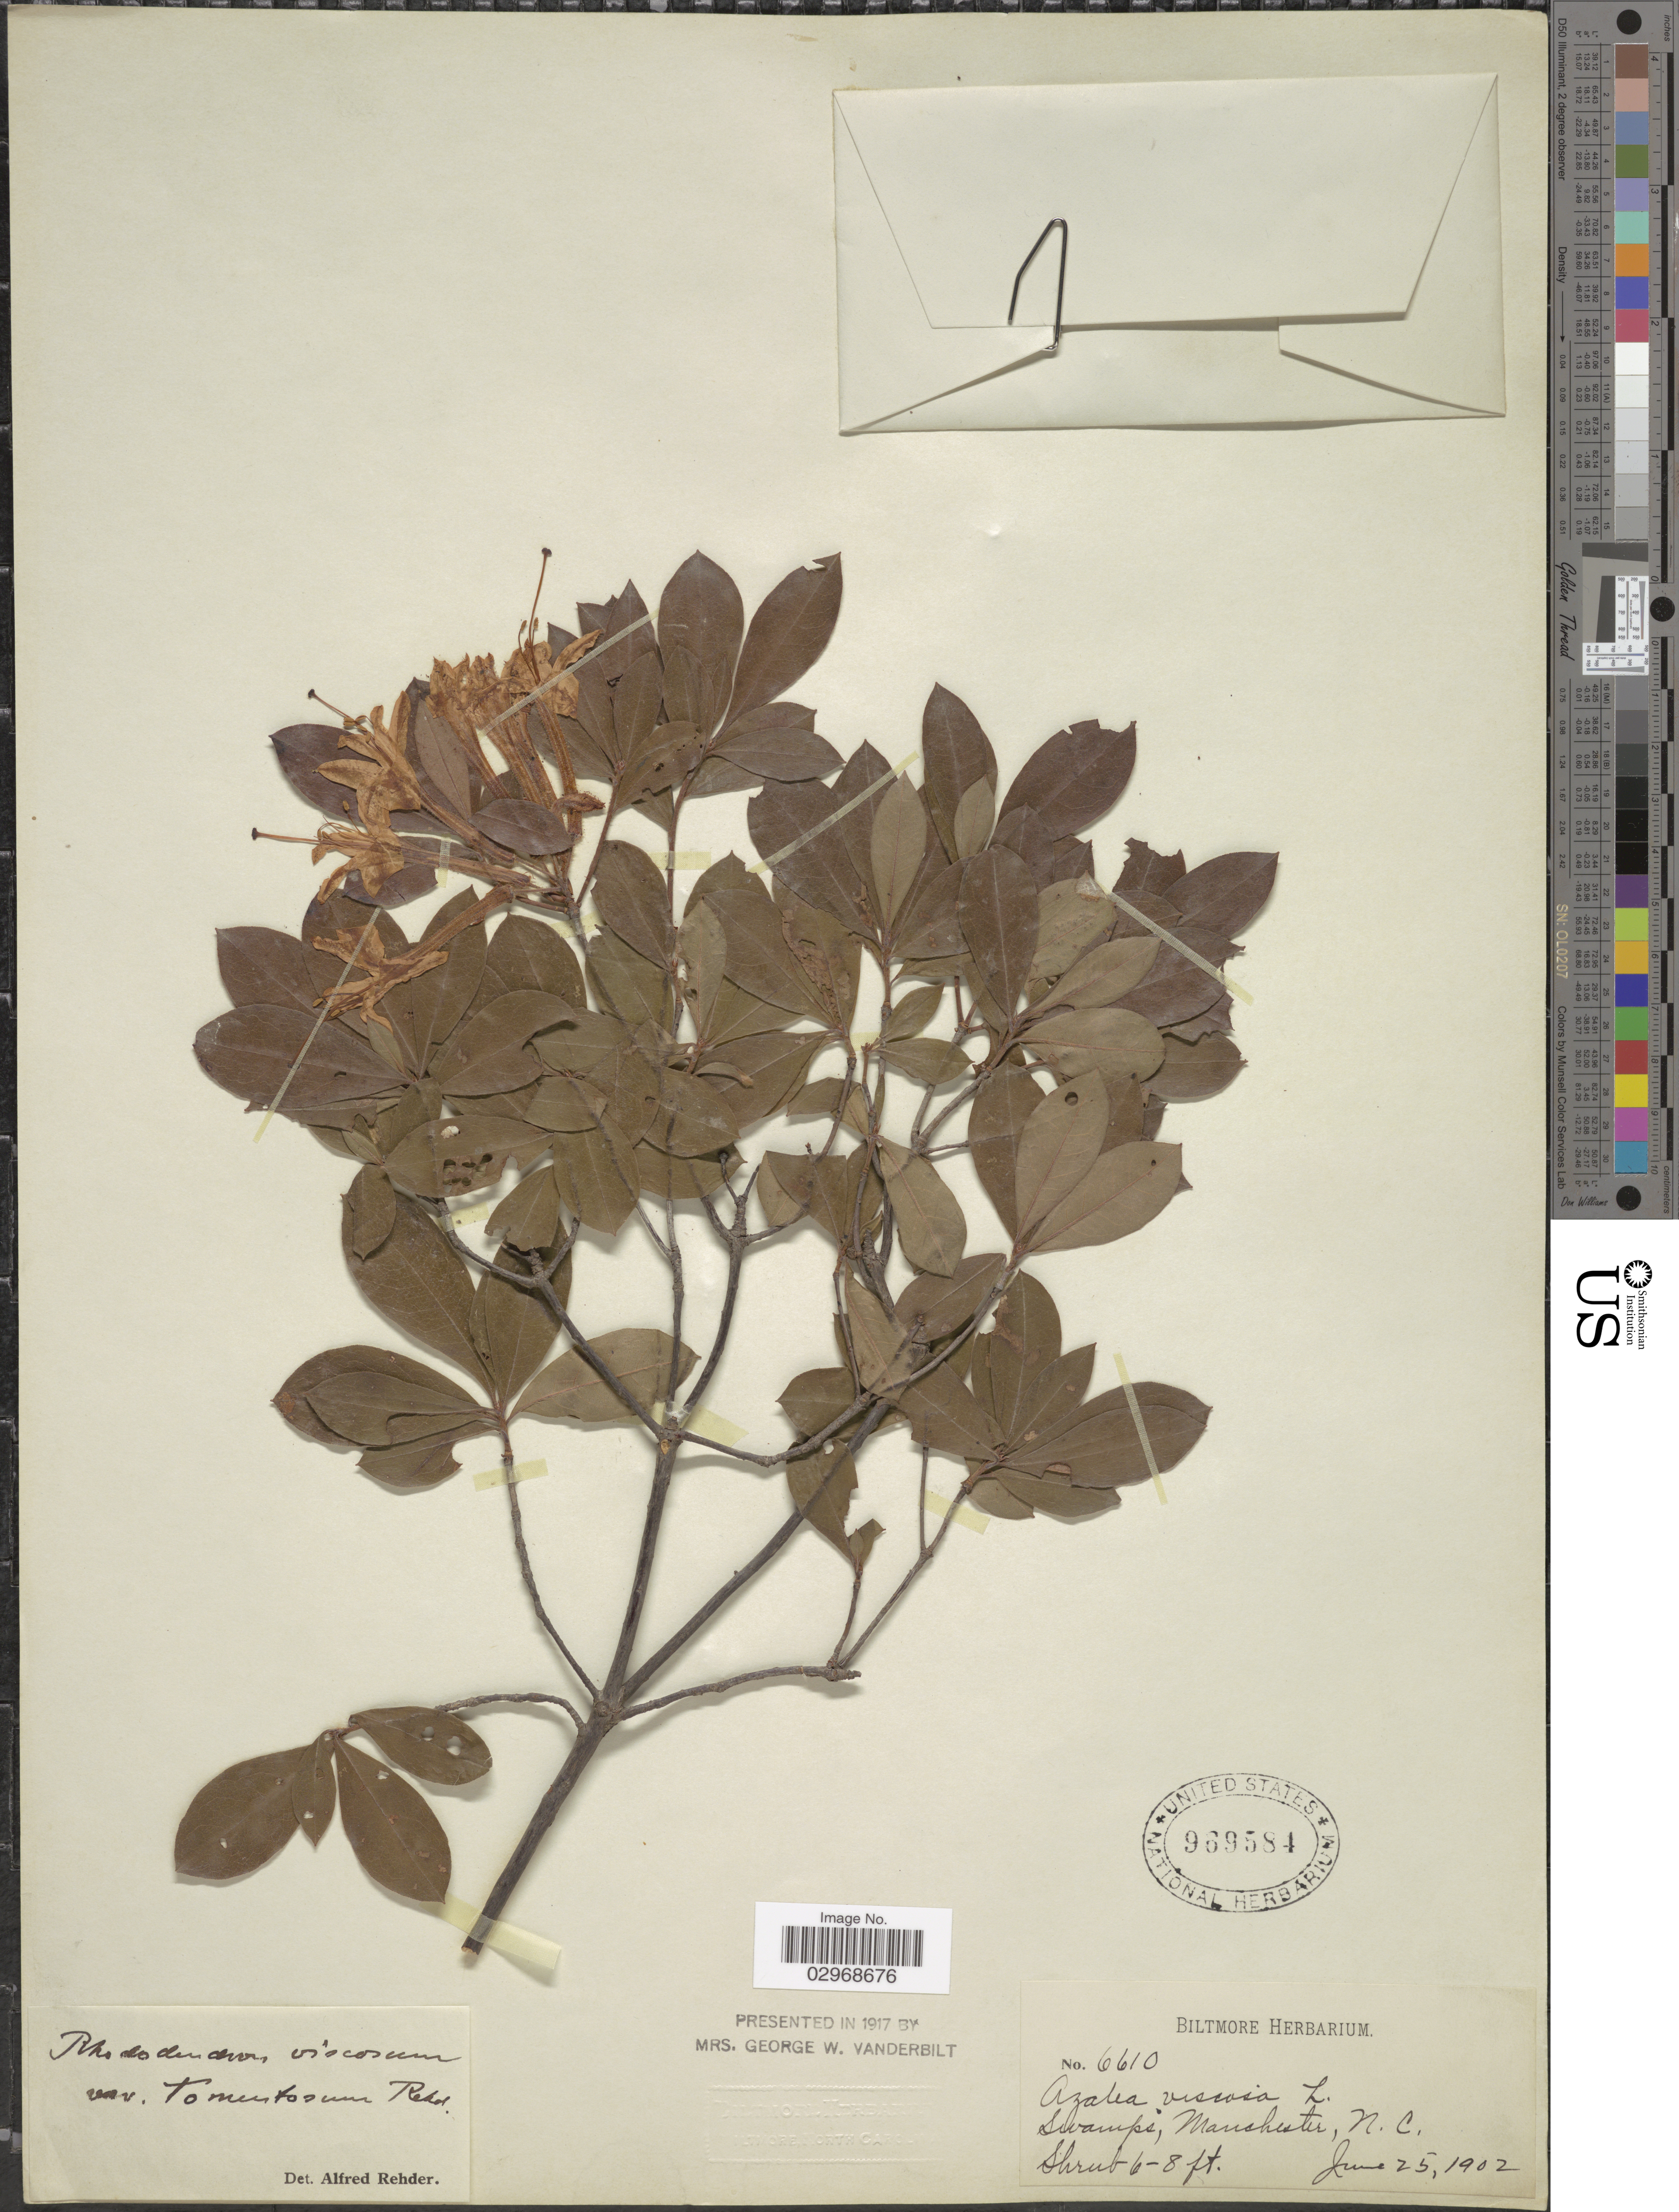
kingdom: Plantae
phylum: Tracheophyta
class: Magnoliopsida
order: Ericales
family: Ericaceae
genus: Rhododendron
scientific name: Rhododendron viscosum var. tomentosum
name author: (Du Roi ex F. Dietr.) Rehder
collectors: ex herb. Biltmore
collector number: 6610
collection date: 1902-06-25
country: United States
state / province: North Carolina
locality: Swamps, Manchester, N.C.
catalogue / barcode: US 969584